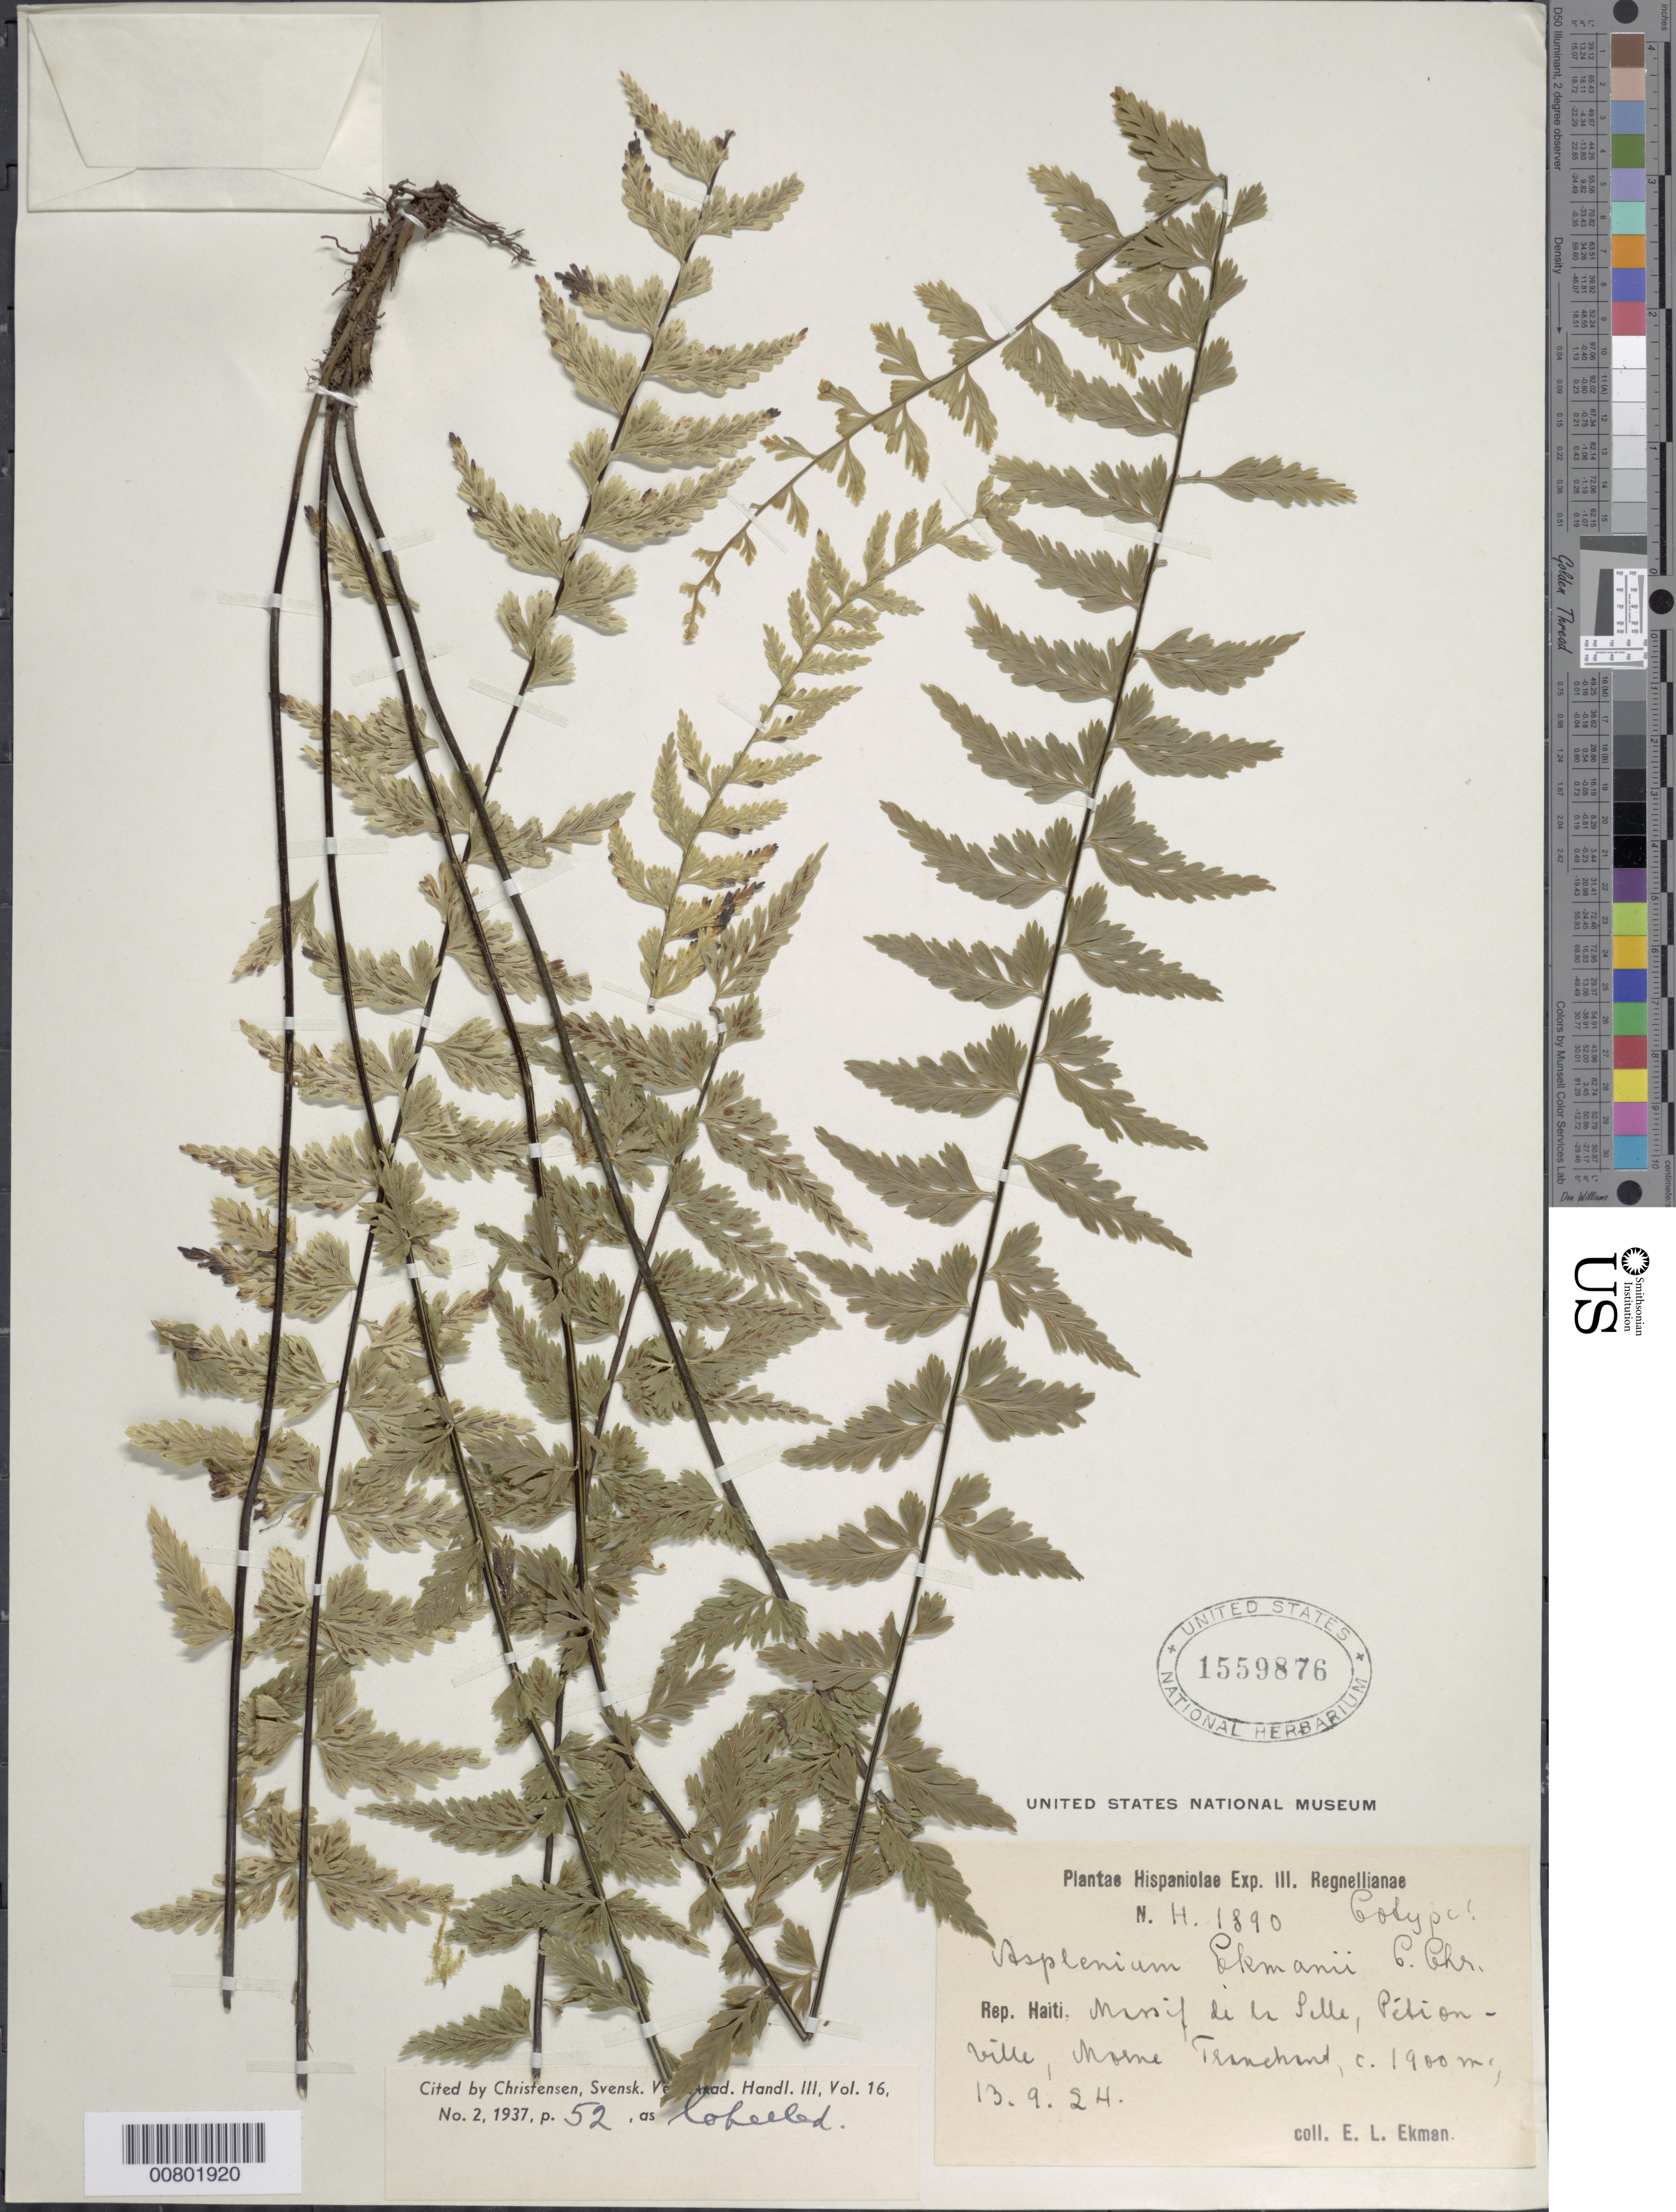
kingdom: Plantae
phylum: Tracheophyta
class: Polypodiopsida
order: Polypodiales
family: Aspleniaceae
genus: Asplenium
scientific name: Asplenium ekmanii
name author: C. Chr.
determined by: Christensen, C. F. A.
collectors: E. L. Ekman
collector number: H 1890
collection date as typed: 13 Sep 1924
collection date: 1924-09-13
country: Haiti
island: Hispaniola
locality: Massif de la Selle, Pétionville, Morne Tranchant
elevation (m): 1900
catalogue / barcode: US 1559876